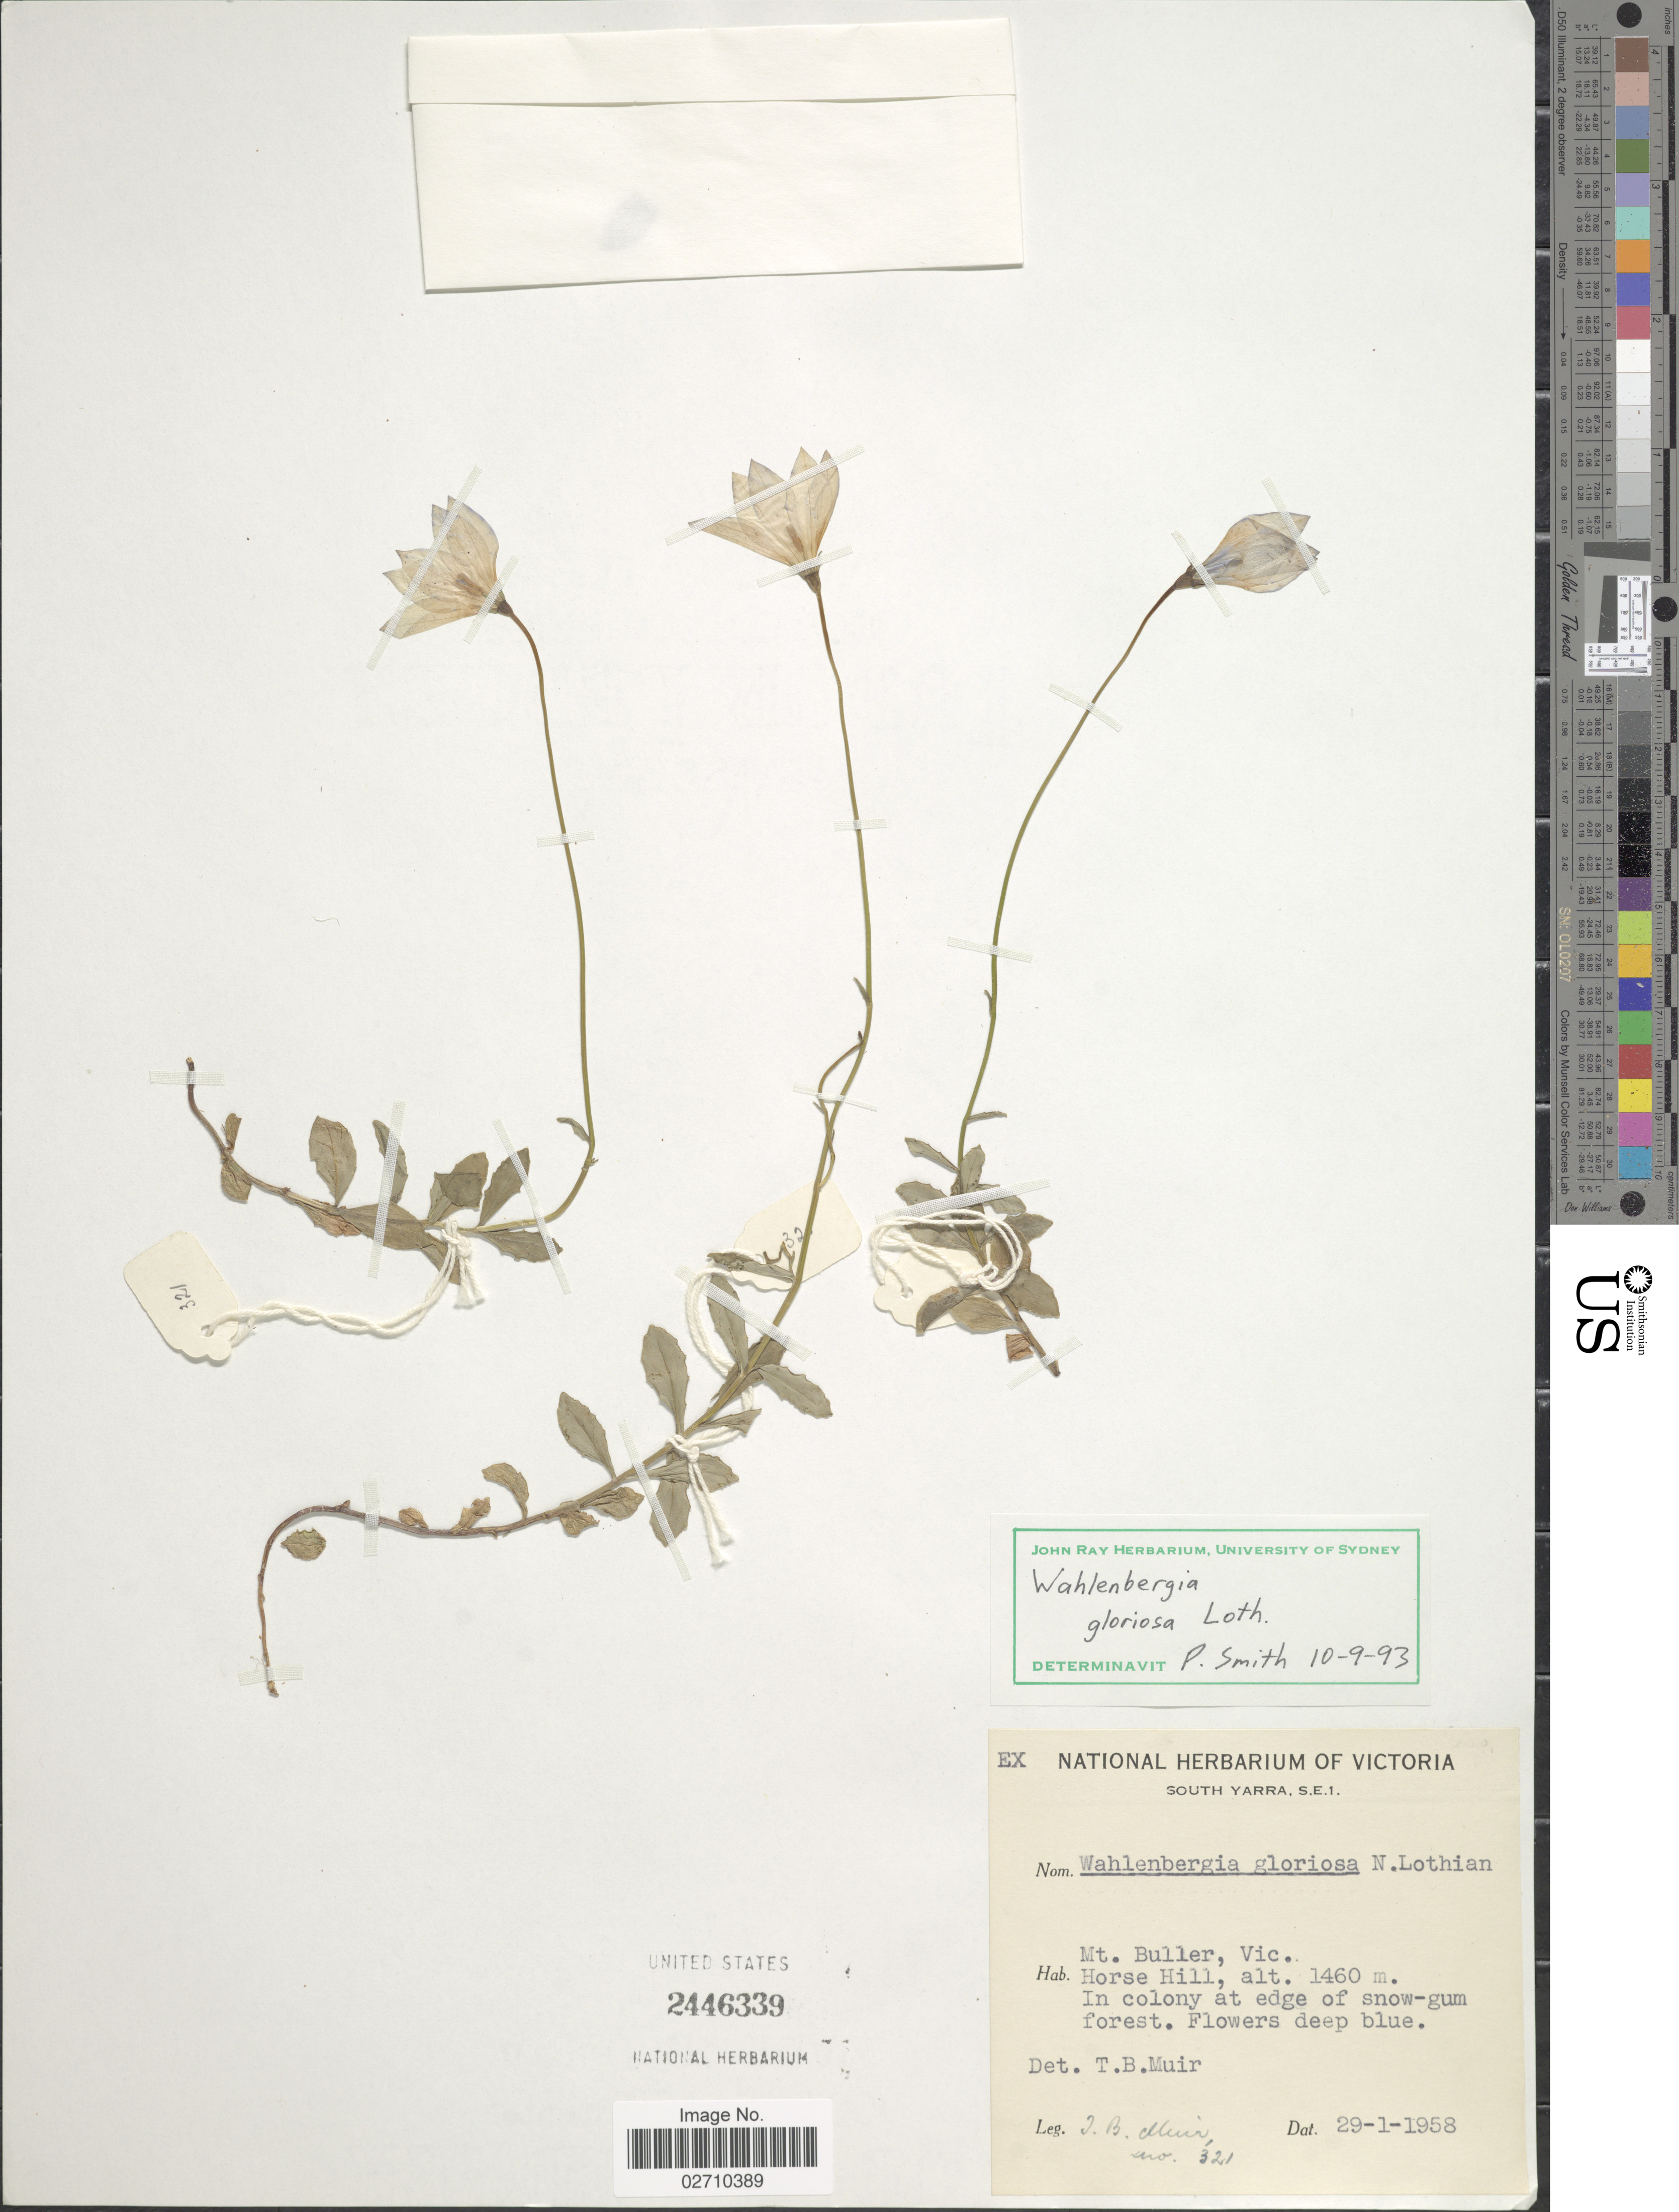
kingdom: Plantae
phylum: Tracheophyta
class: Magnoliopsida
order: Asterales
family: Campanulaceae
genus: Wahlenbergia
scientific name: Wahlenbergia gloriosa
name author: Lothian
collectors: T. Muir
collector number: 321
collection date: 1958-01-29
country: Australia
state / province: Victoria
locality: Mt. Buller, Vic. Horse Hill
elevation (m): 1460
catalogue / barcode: US 2446339